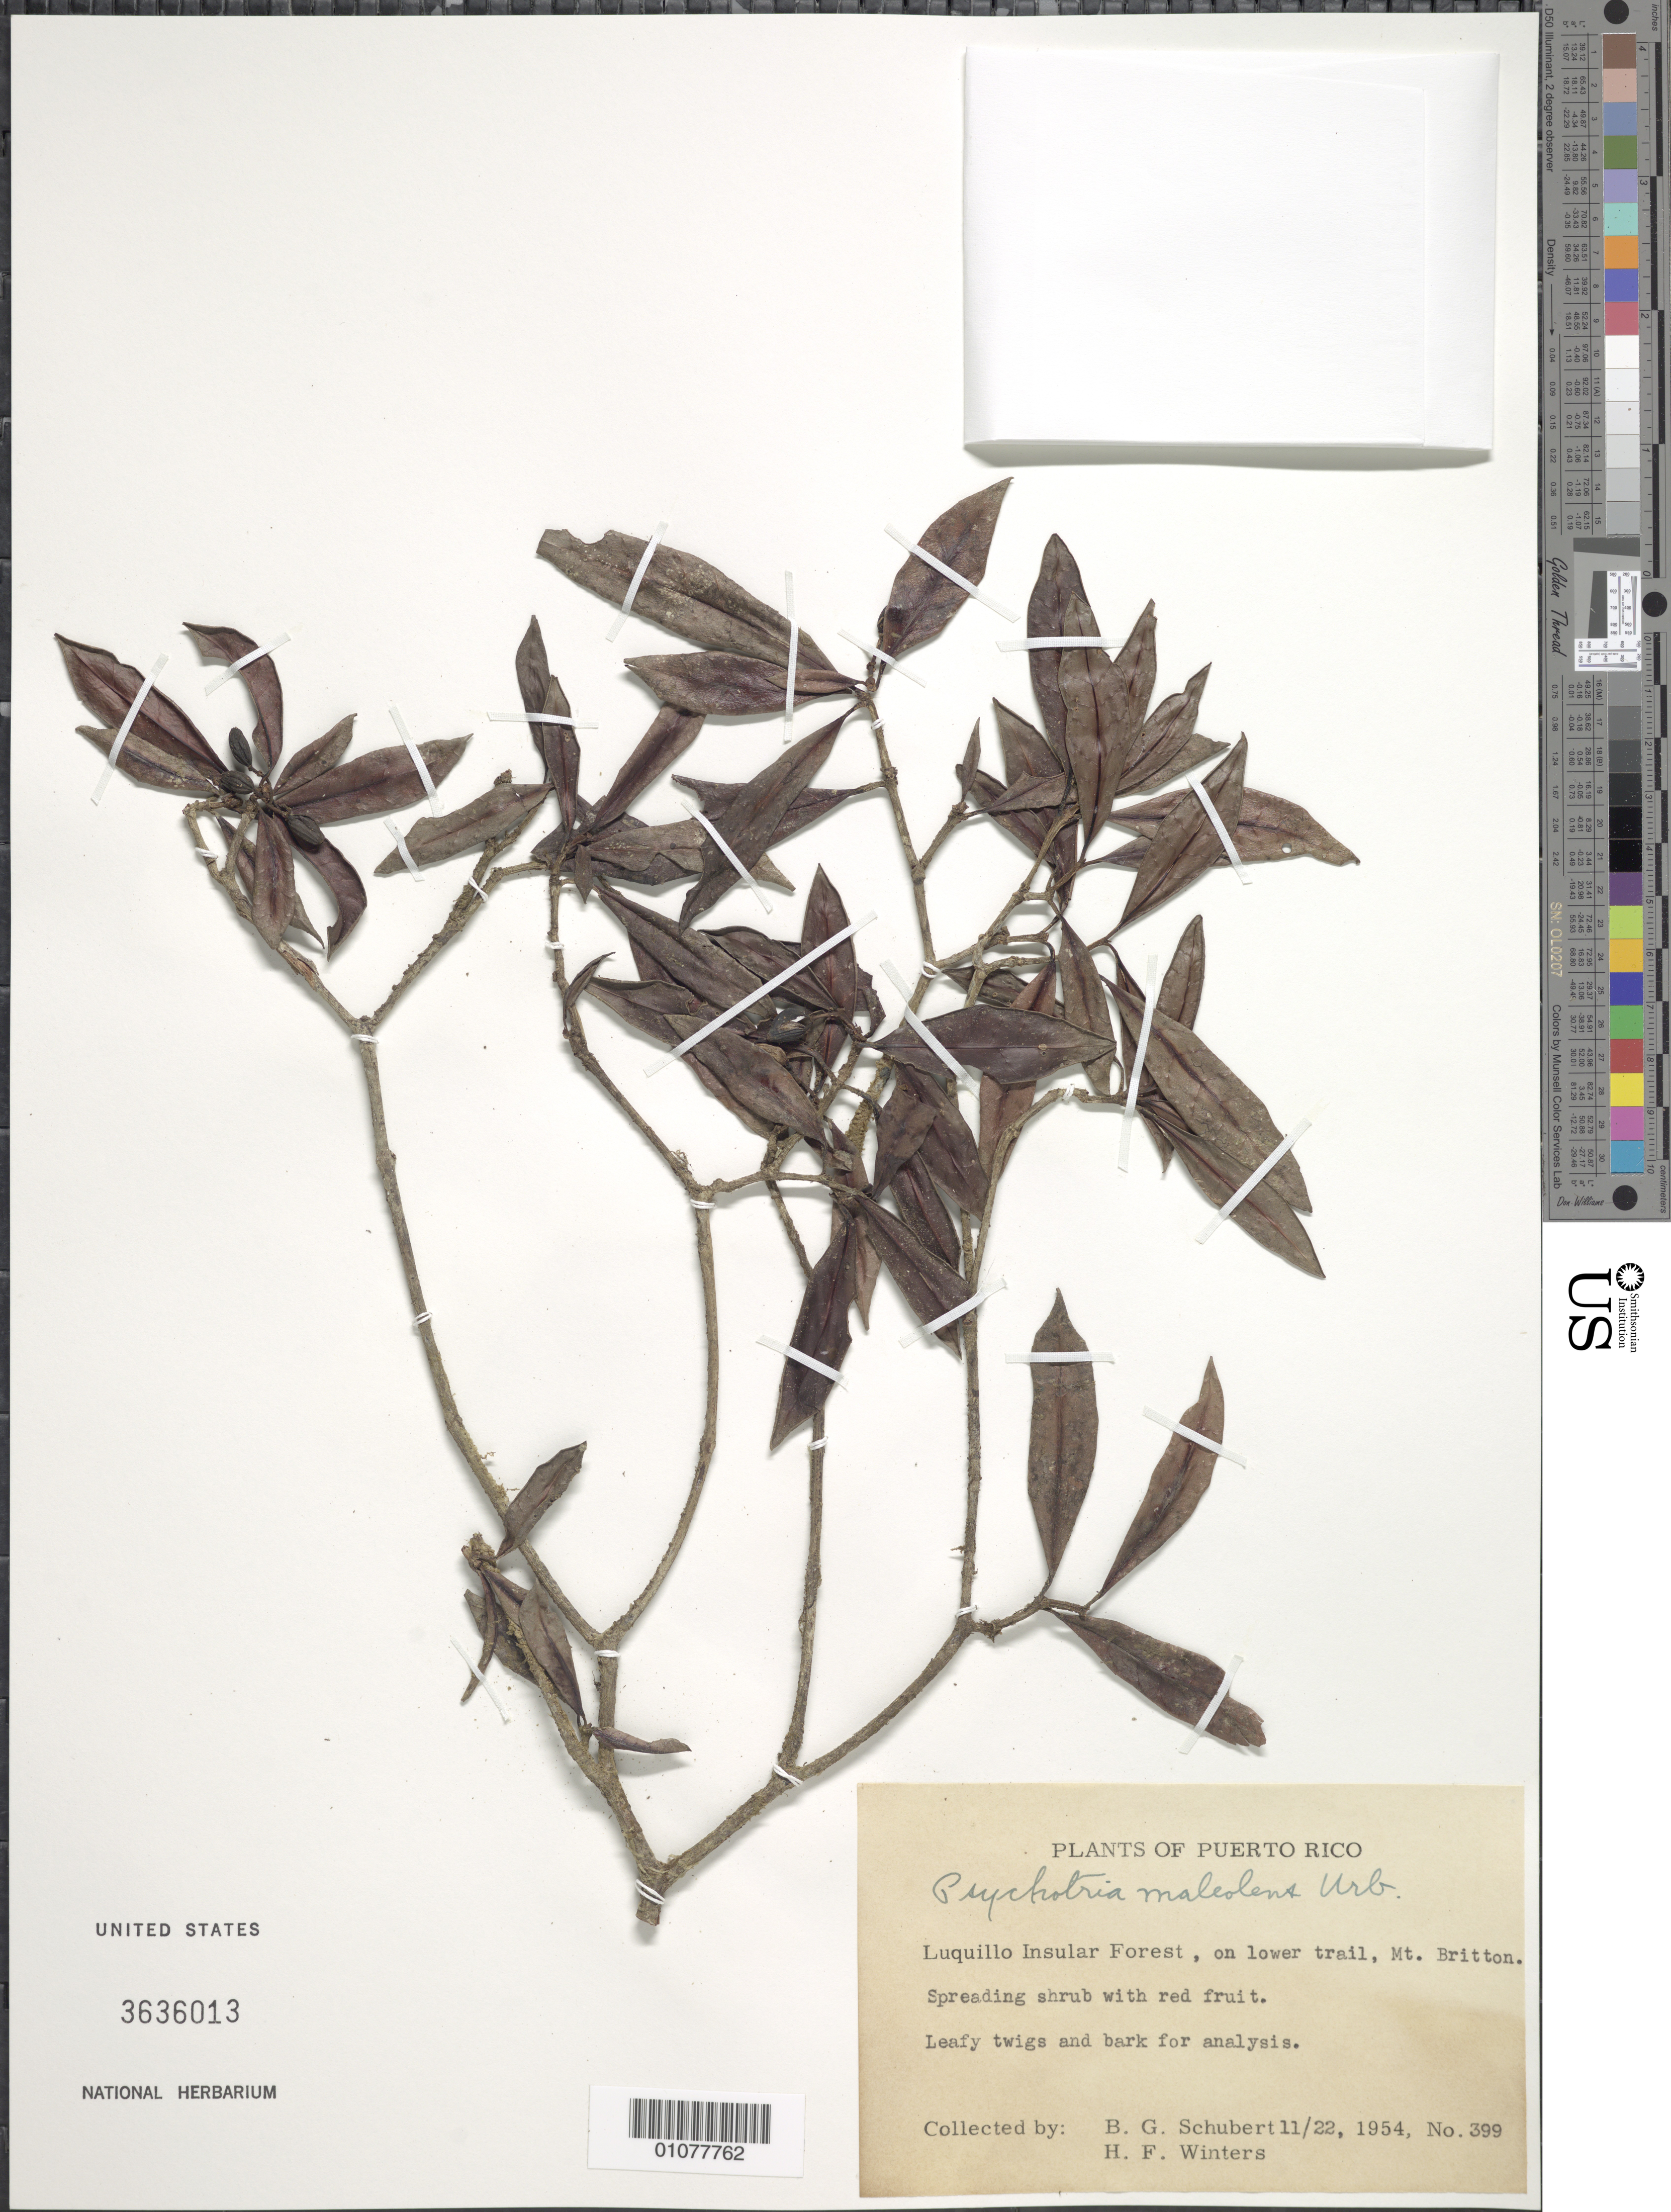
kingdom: Plantae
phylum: Tracheophyta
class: Magnoliopsida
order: Gentianales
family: Rubiaceae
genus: Psychotria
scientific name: Psychotria maleolens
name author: Urb.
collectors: B. Schubert & H. Winters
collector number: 399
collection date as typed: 22 Nov 1954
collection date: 1954-11-22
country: Puerto Rico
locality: Luquillo Insular Forest, Mt. Britton.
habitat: On lower trail.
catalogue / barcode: US 3636013